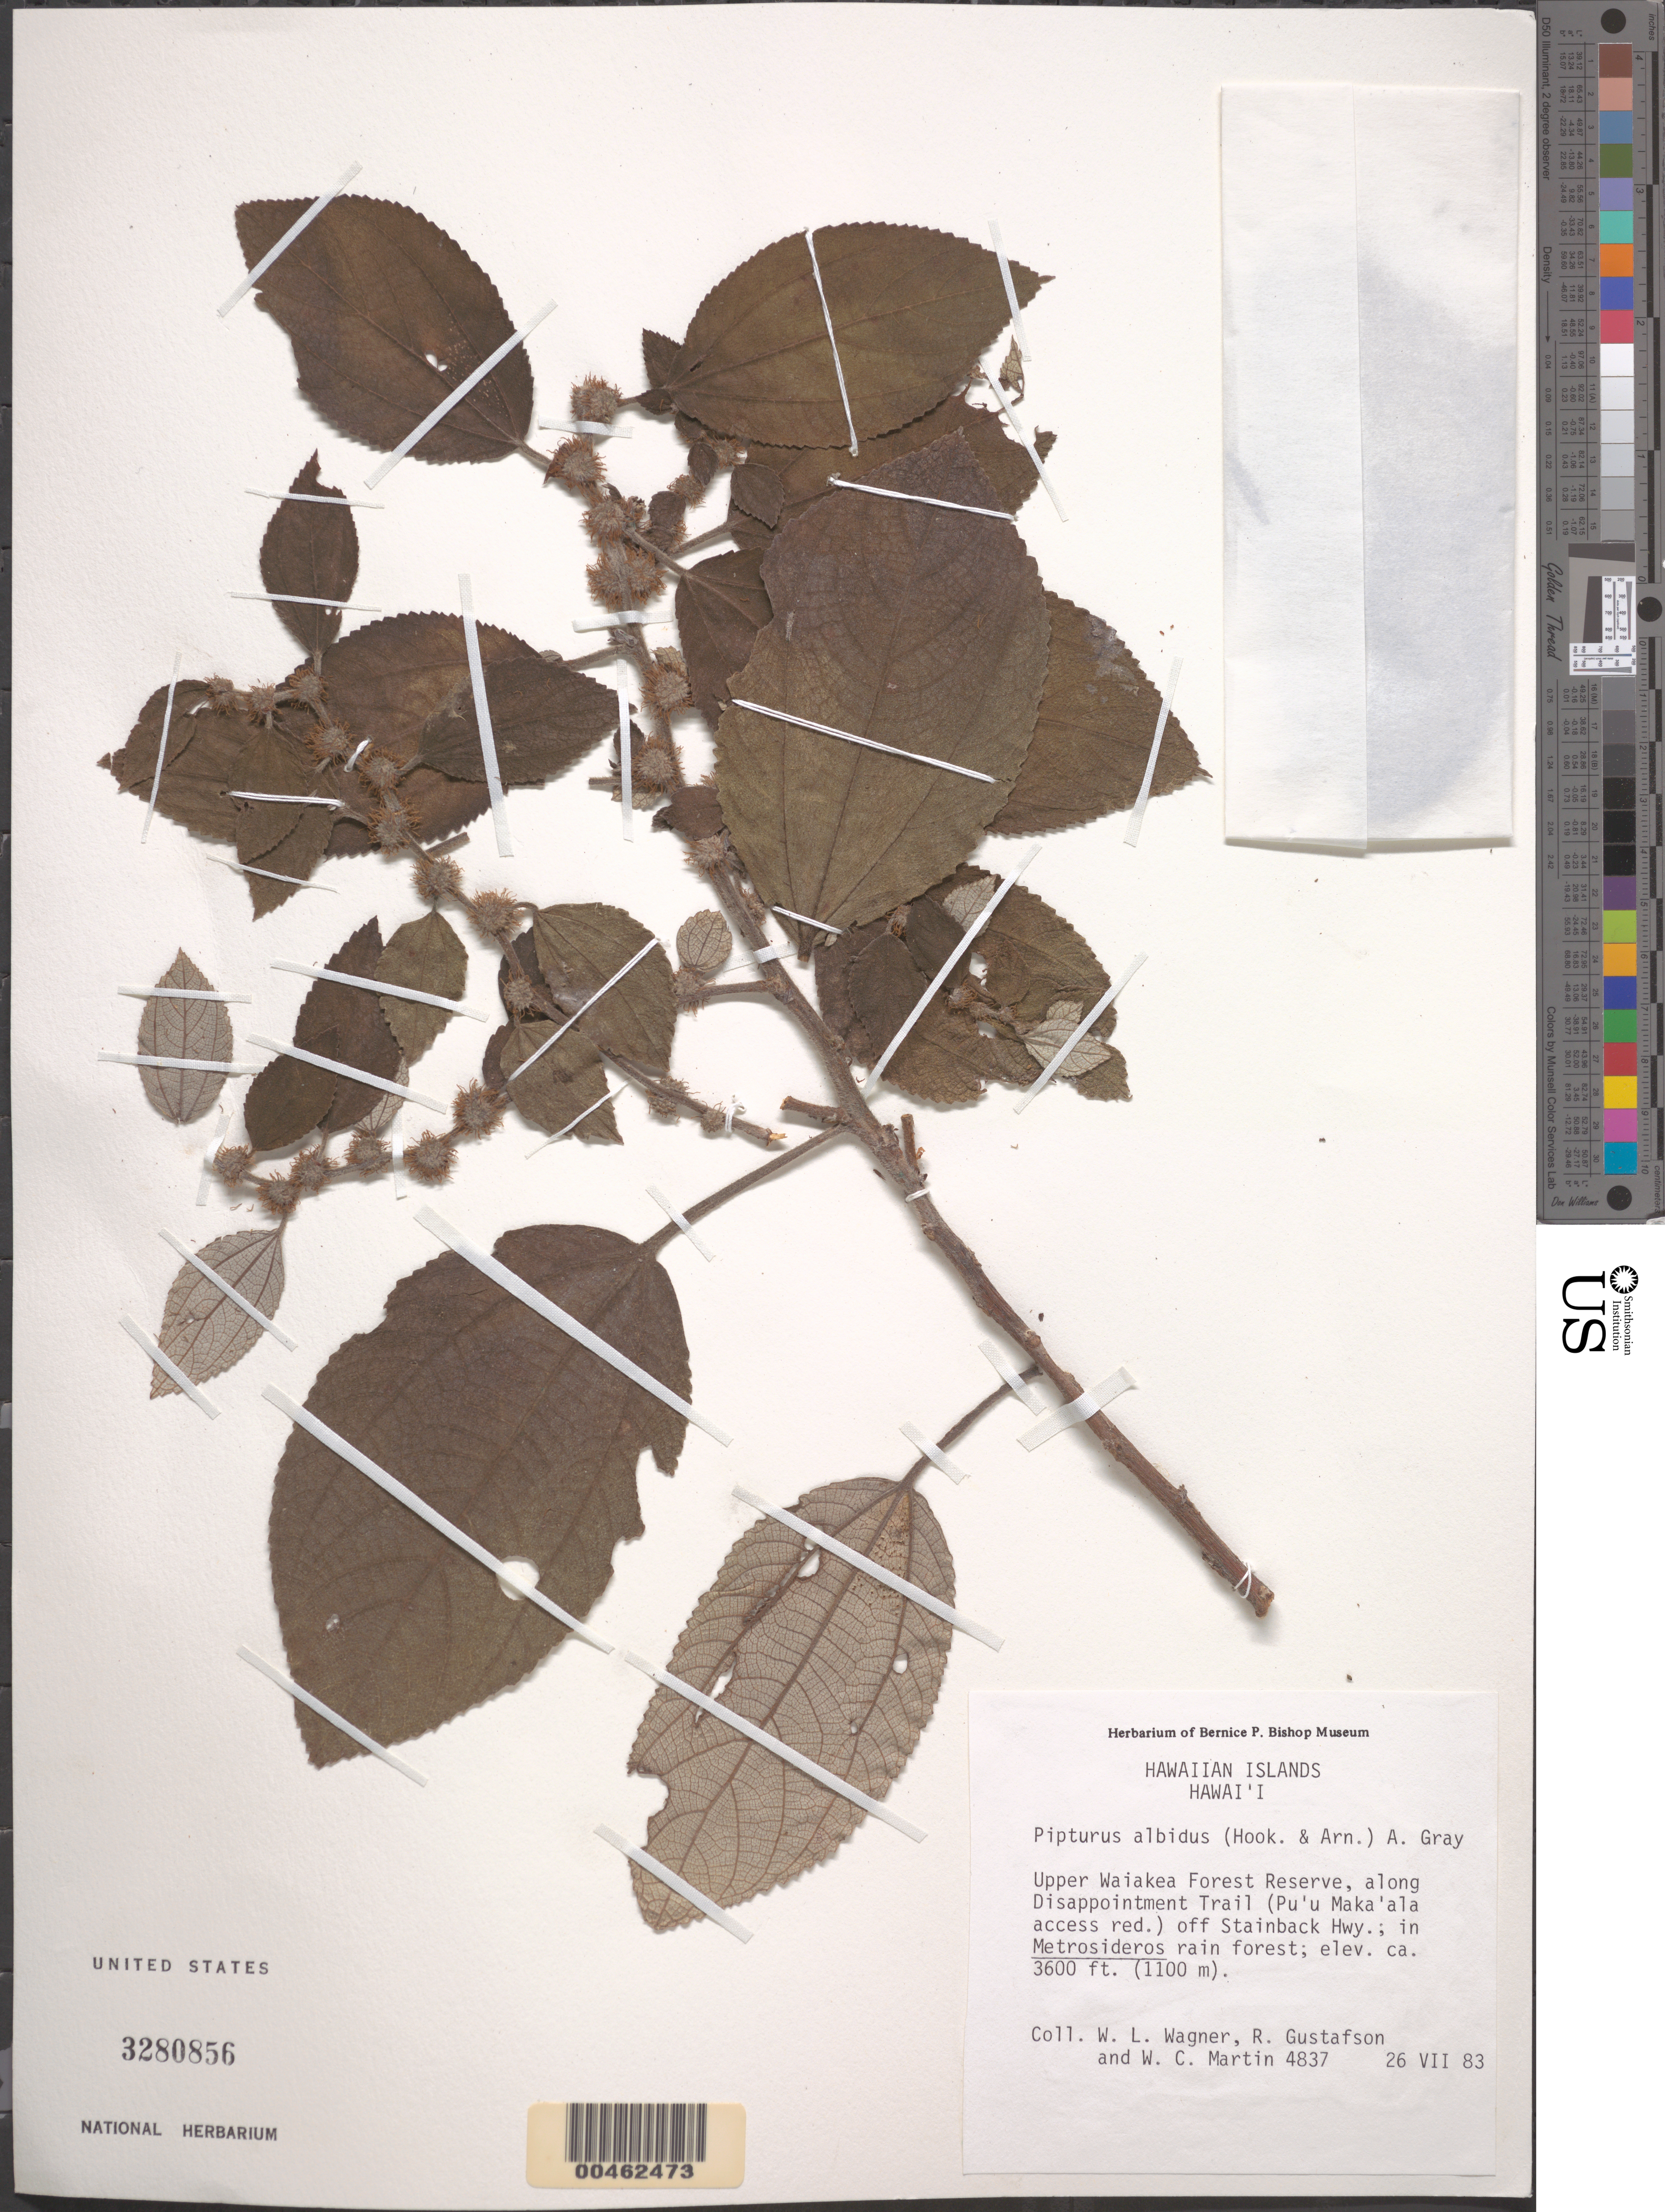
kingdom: Plantae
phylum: Tracheophyta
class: Magnoliopsida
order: Rosales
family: Urticaceae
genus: Pipturus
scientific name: Pipturus albidus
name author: (Hook. & Arn.) A. Gray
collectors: W. L. Wagner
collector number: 4837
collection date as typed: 26 Jul 1983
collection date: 1983-07-26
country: United States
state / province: Hawaii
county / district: Hawaii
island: Hawaii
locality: Upper Waiakea Forest Reserve, along Disappointment Trail (Pu'u Maka'ala access rd.) off Stainback Hwy.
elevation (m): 1097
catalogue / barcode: US 3280856